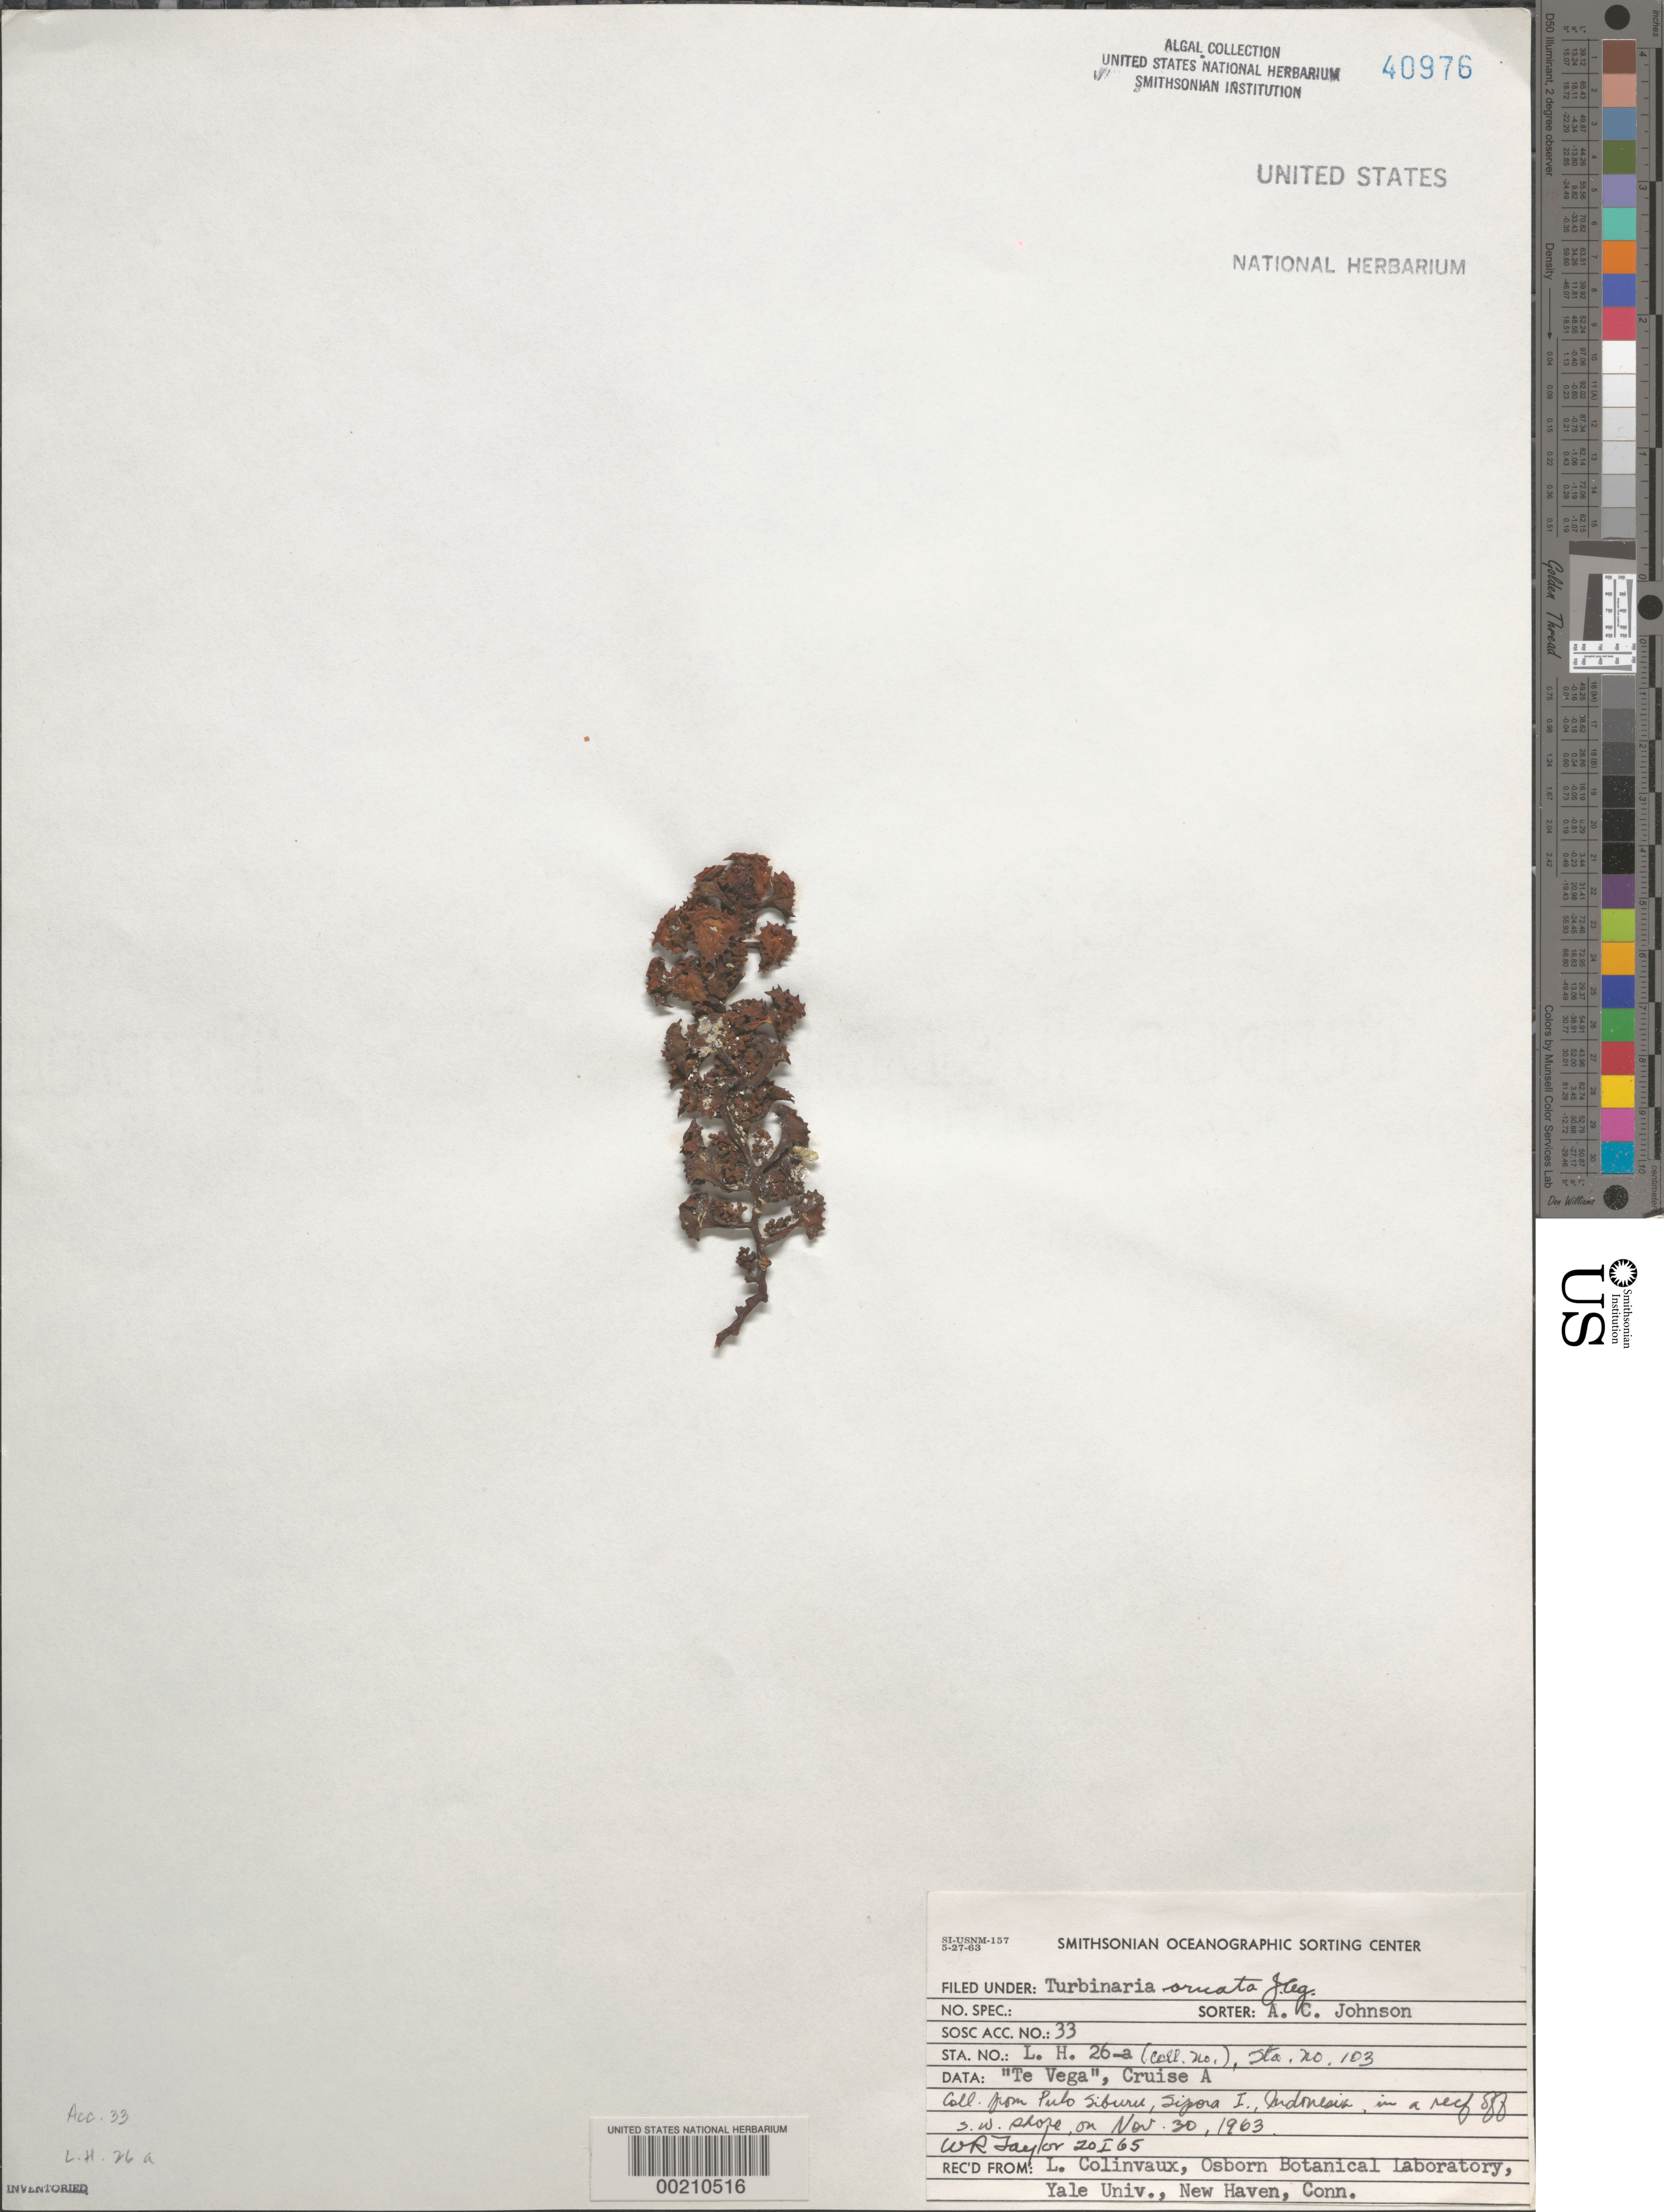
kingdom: Chromista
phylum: Ochrophyta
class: Phaeophyceae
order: Fucales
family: Sargassaceae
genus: Turbinaria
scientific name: Turbinaria ornata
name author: (Turner) J. Agardh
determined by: Taylor, William R.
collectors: L. Hillis-Colinvaux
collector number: LH-26a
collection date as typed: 30 Nov 1963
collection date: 1963-11-30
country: Indonesia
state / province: Sumatra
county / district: Sumatera Barat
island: Pulo Siburu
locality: North of Sipora Island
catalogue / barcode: US 40976